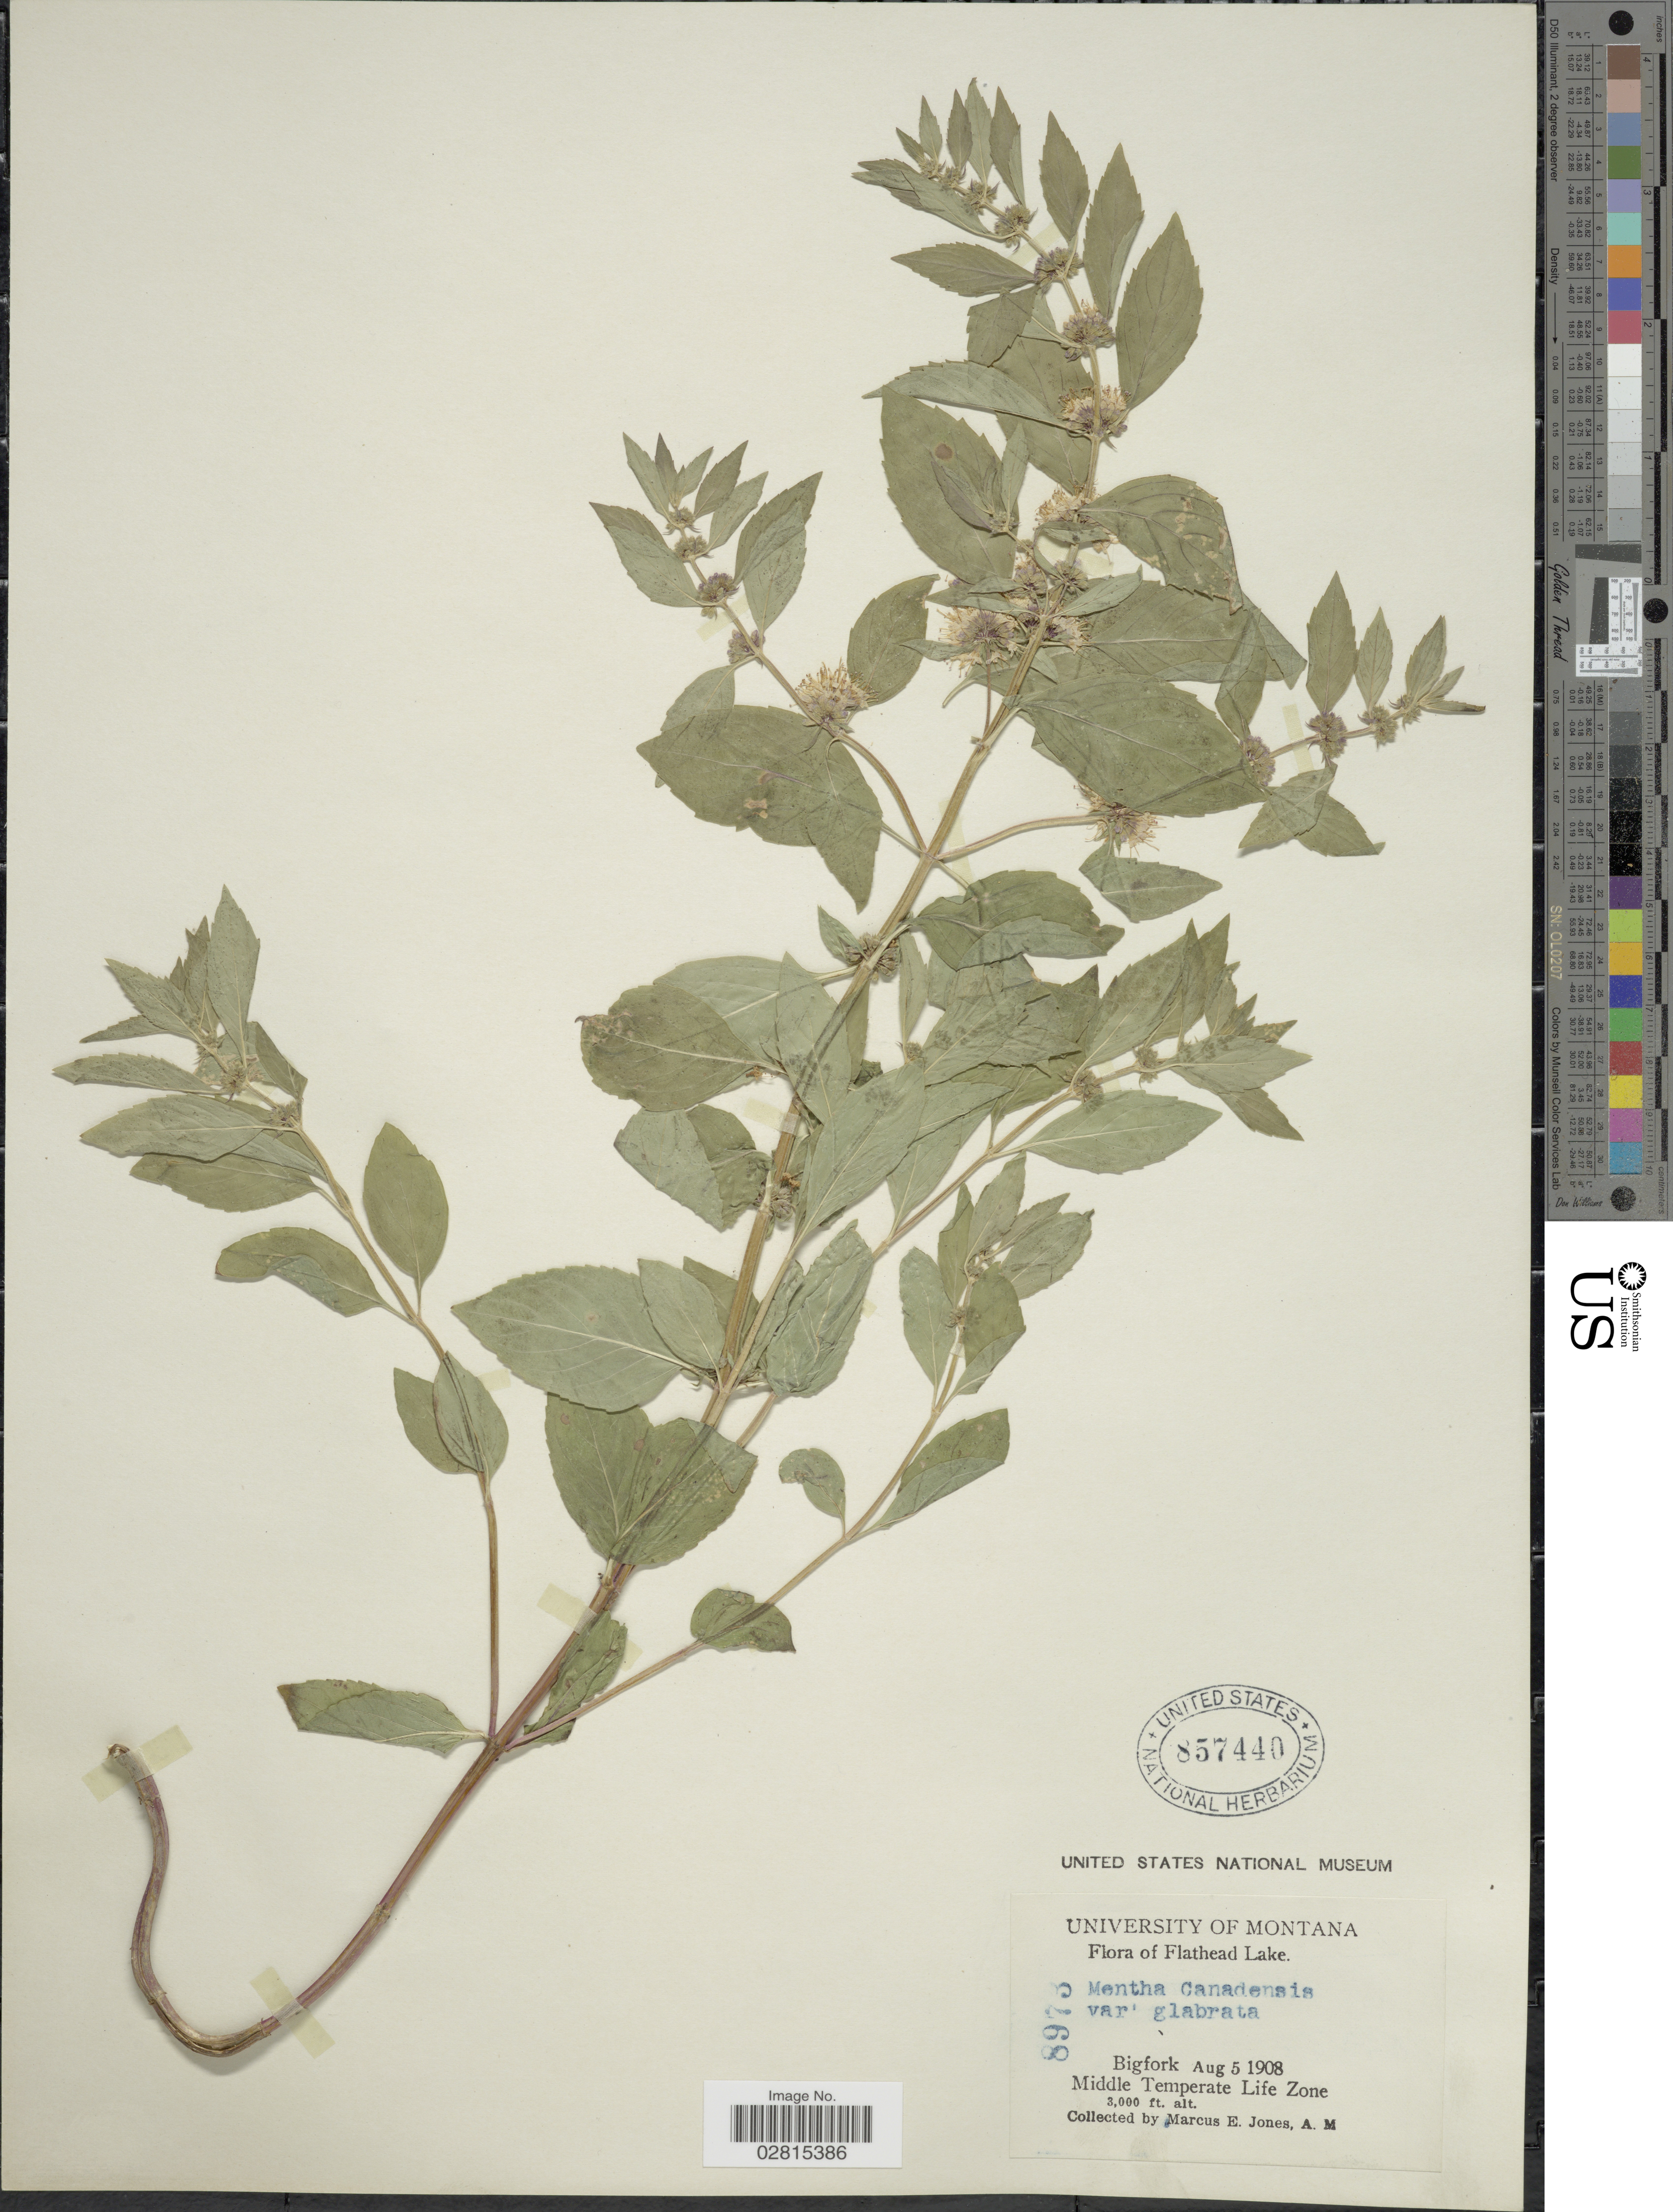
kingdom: Plantae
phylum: Tracheophyta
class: Magnoliopsida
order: Lamiales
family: Lamiaceae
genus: Mentha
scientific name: Mentha canadensis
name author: L.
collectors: M. E. Jones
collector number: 8975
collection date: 1908-08-05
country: United States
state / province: Montana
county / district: Flathead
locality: Flathead Lake. Bigfork. Middle Temperate Life Zone.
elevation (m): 914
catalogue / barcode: US 857440